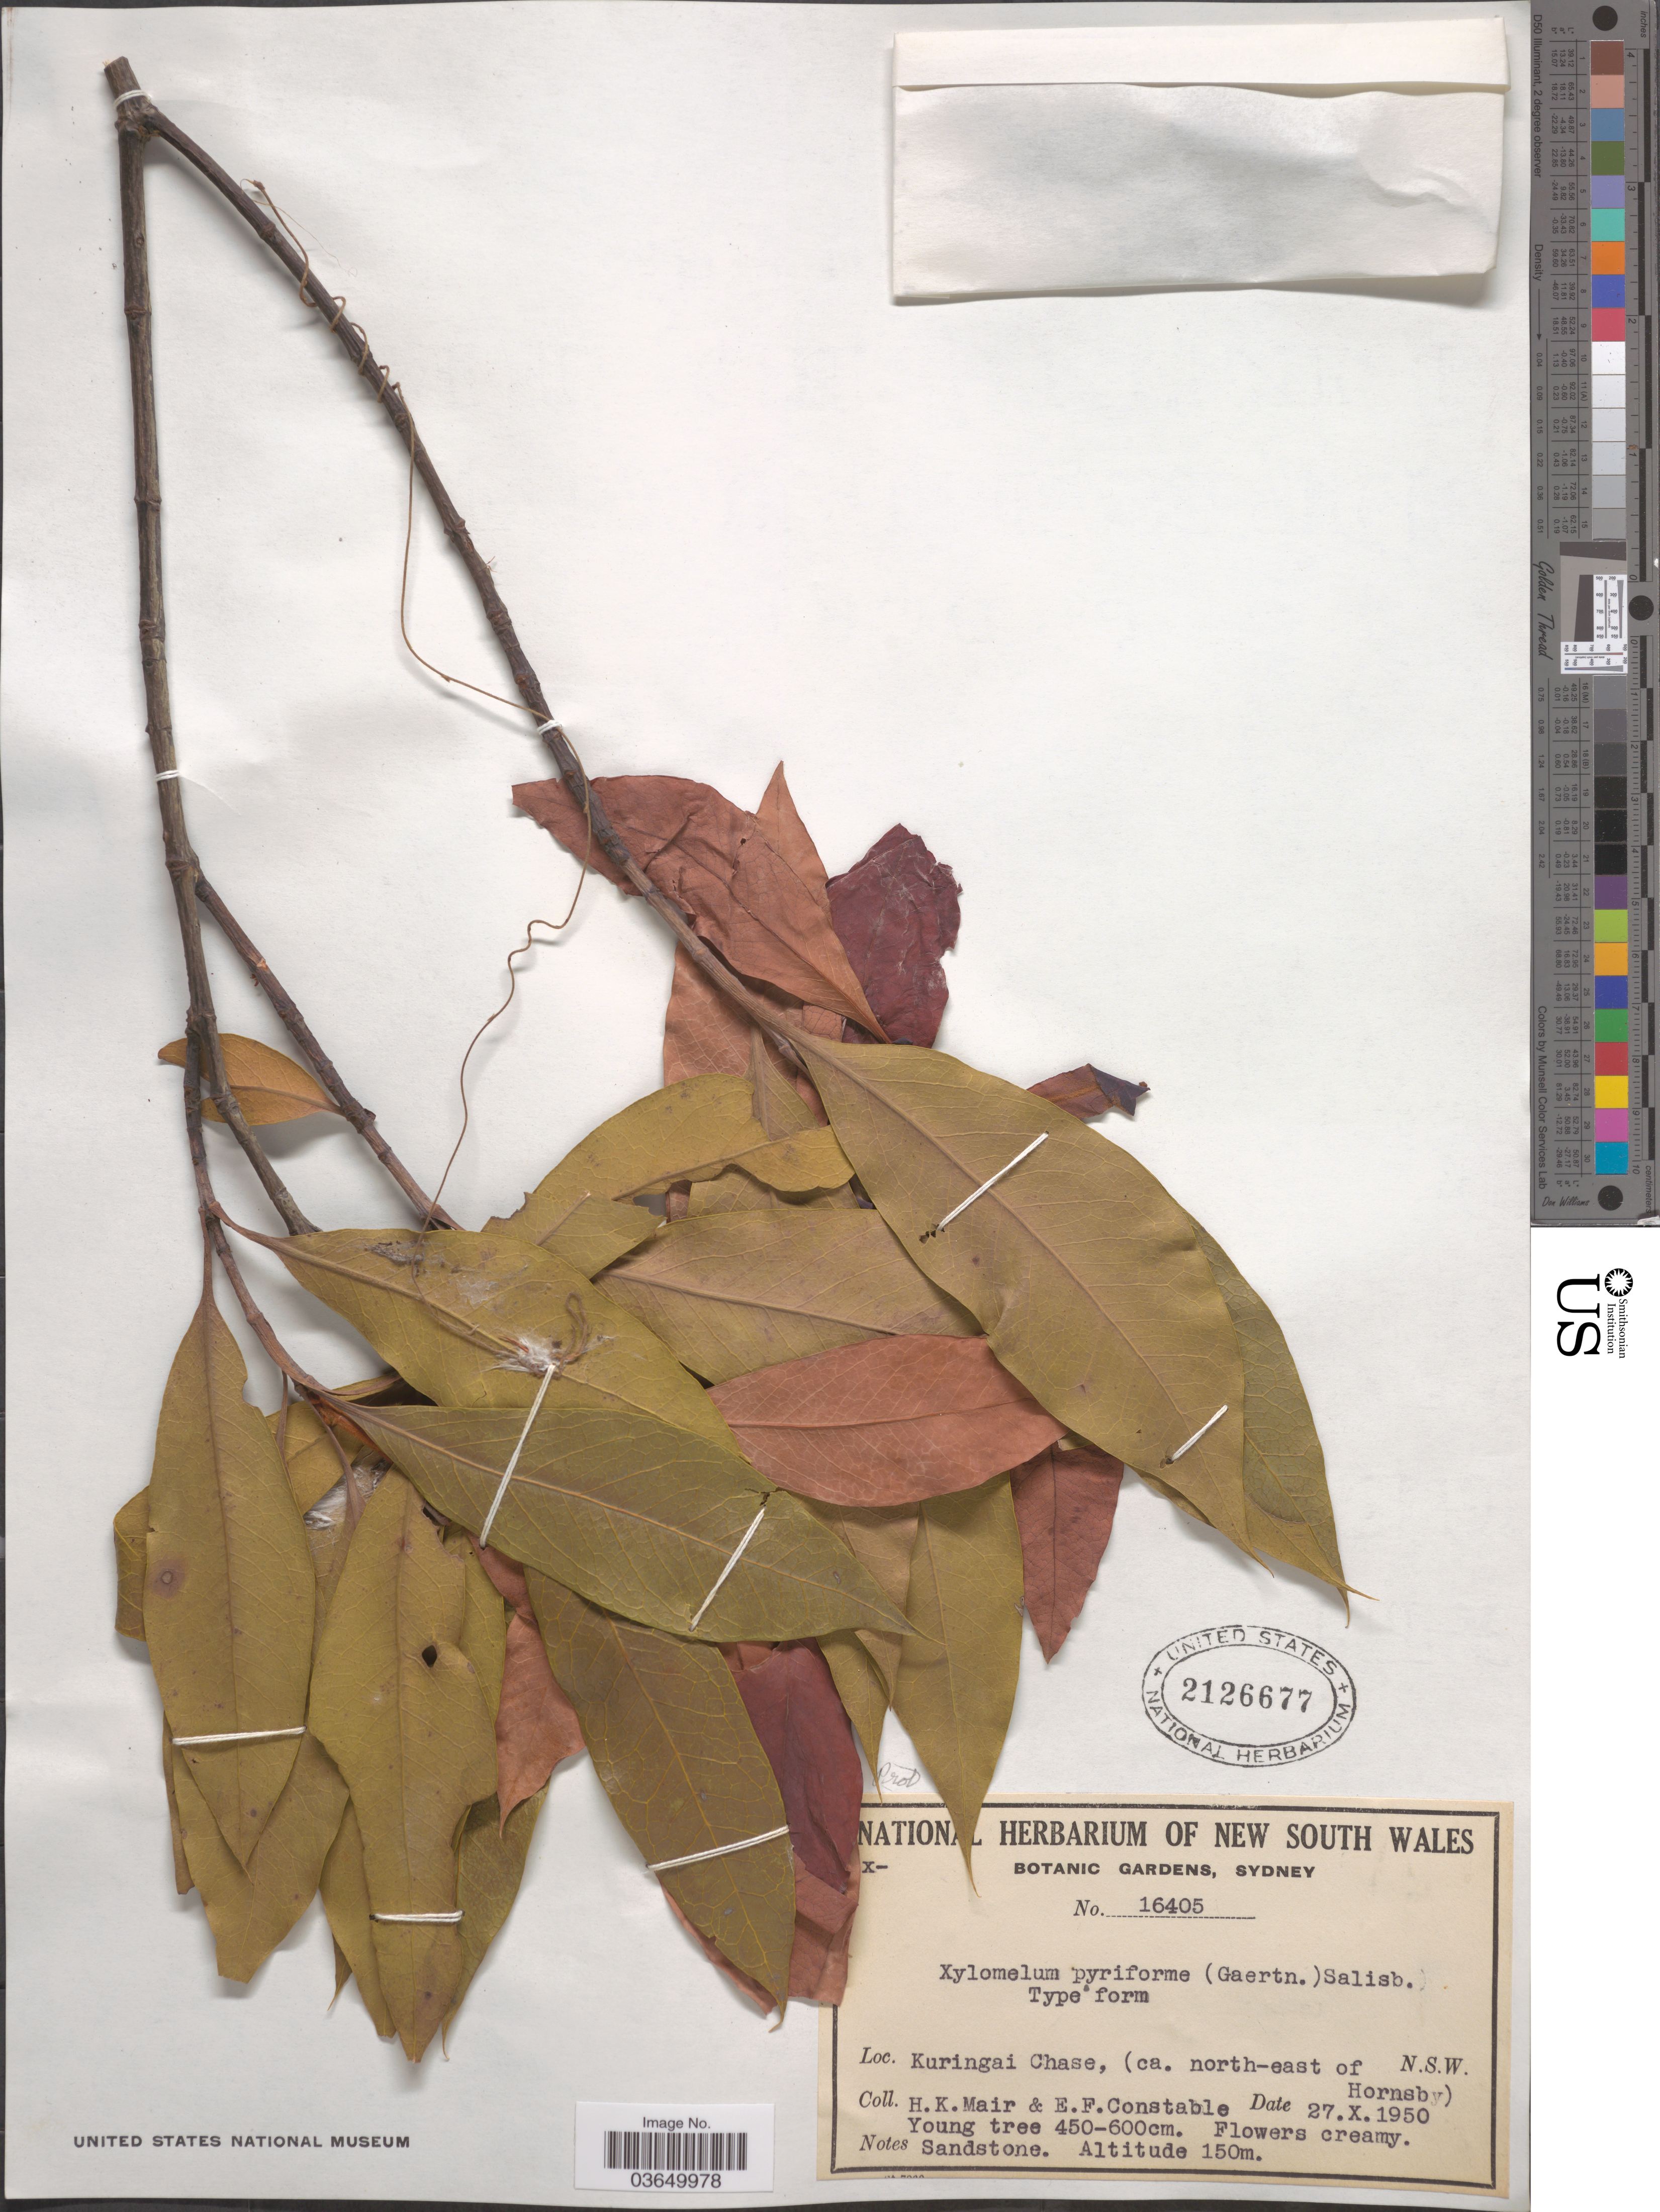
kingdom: Plantae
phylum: Tracheophyta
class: Magnoliopsida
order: Proteales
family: Proteaceae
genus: Xylomelum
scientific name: Xylomelum sp.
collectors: H. Mair & E. F. Constable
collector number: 16405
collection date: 1950-10-27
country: Australia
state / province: New South Wales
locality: Kuringai Chase, (ca. north-east of Hornsby).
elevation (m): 150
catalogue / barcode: US 2126677